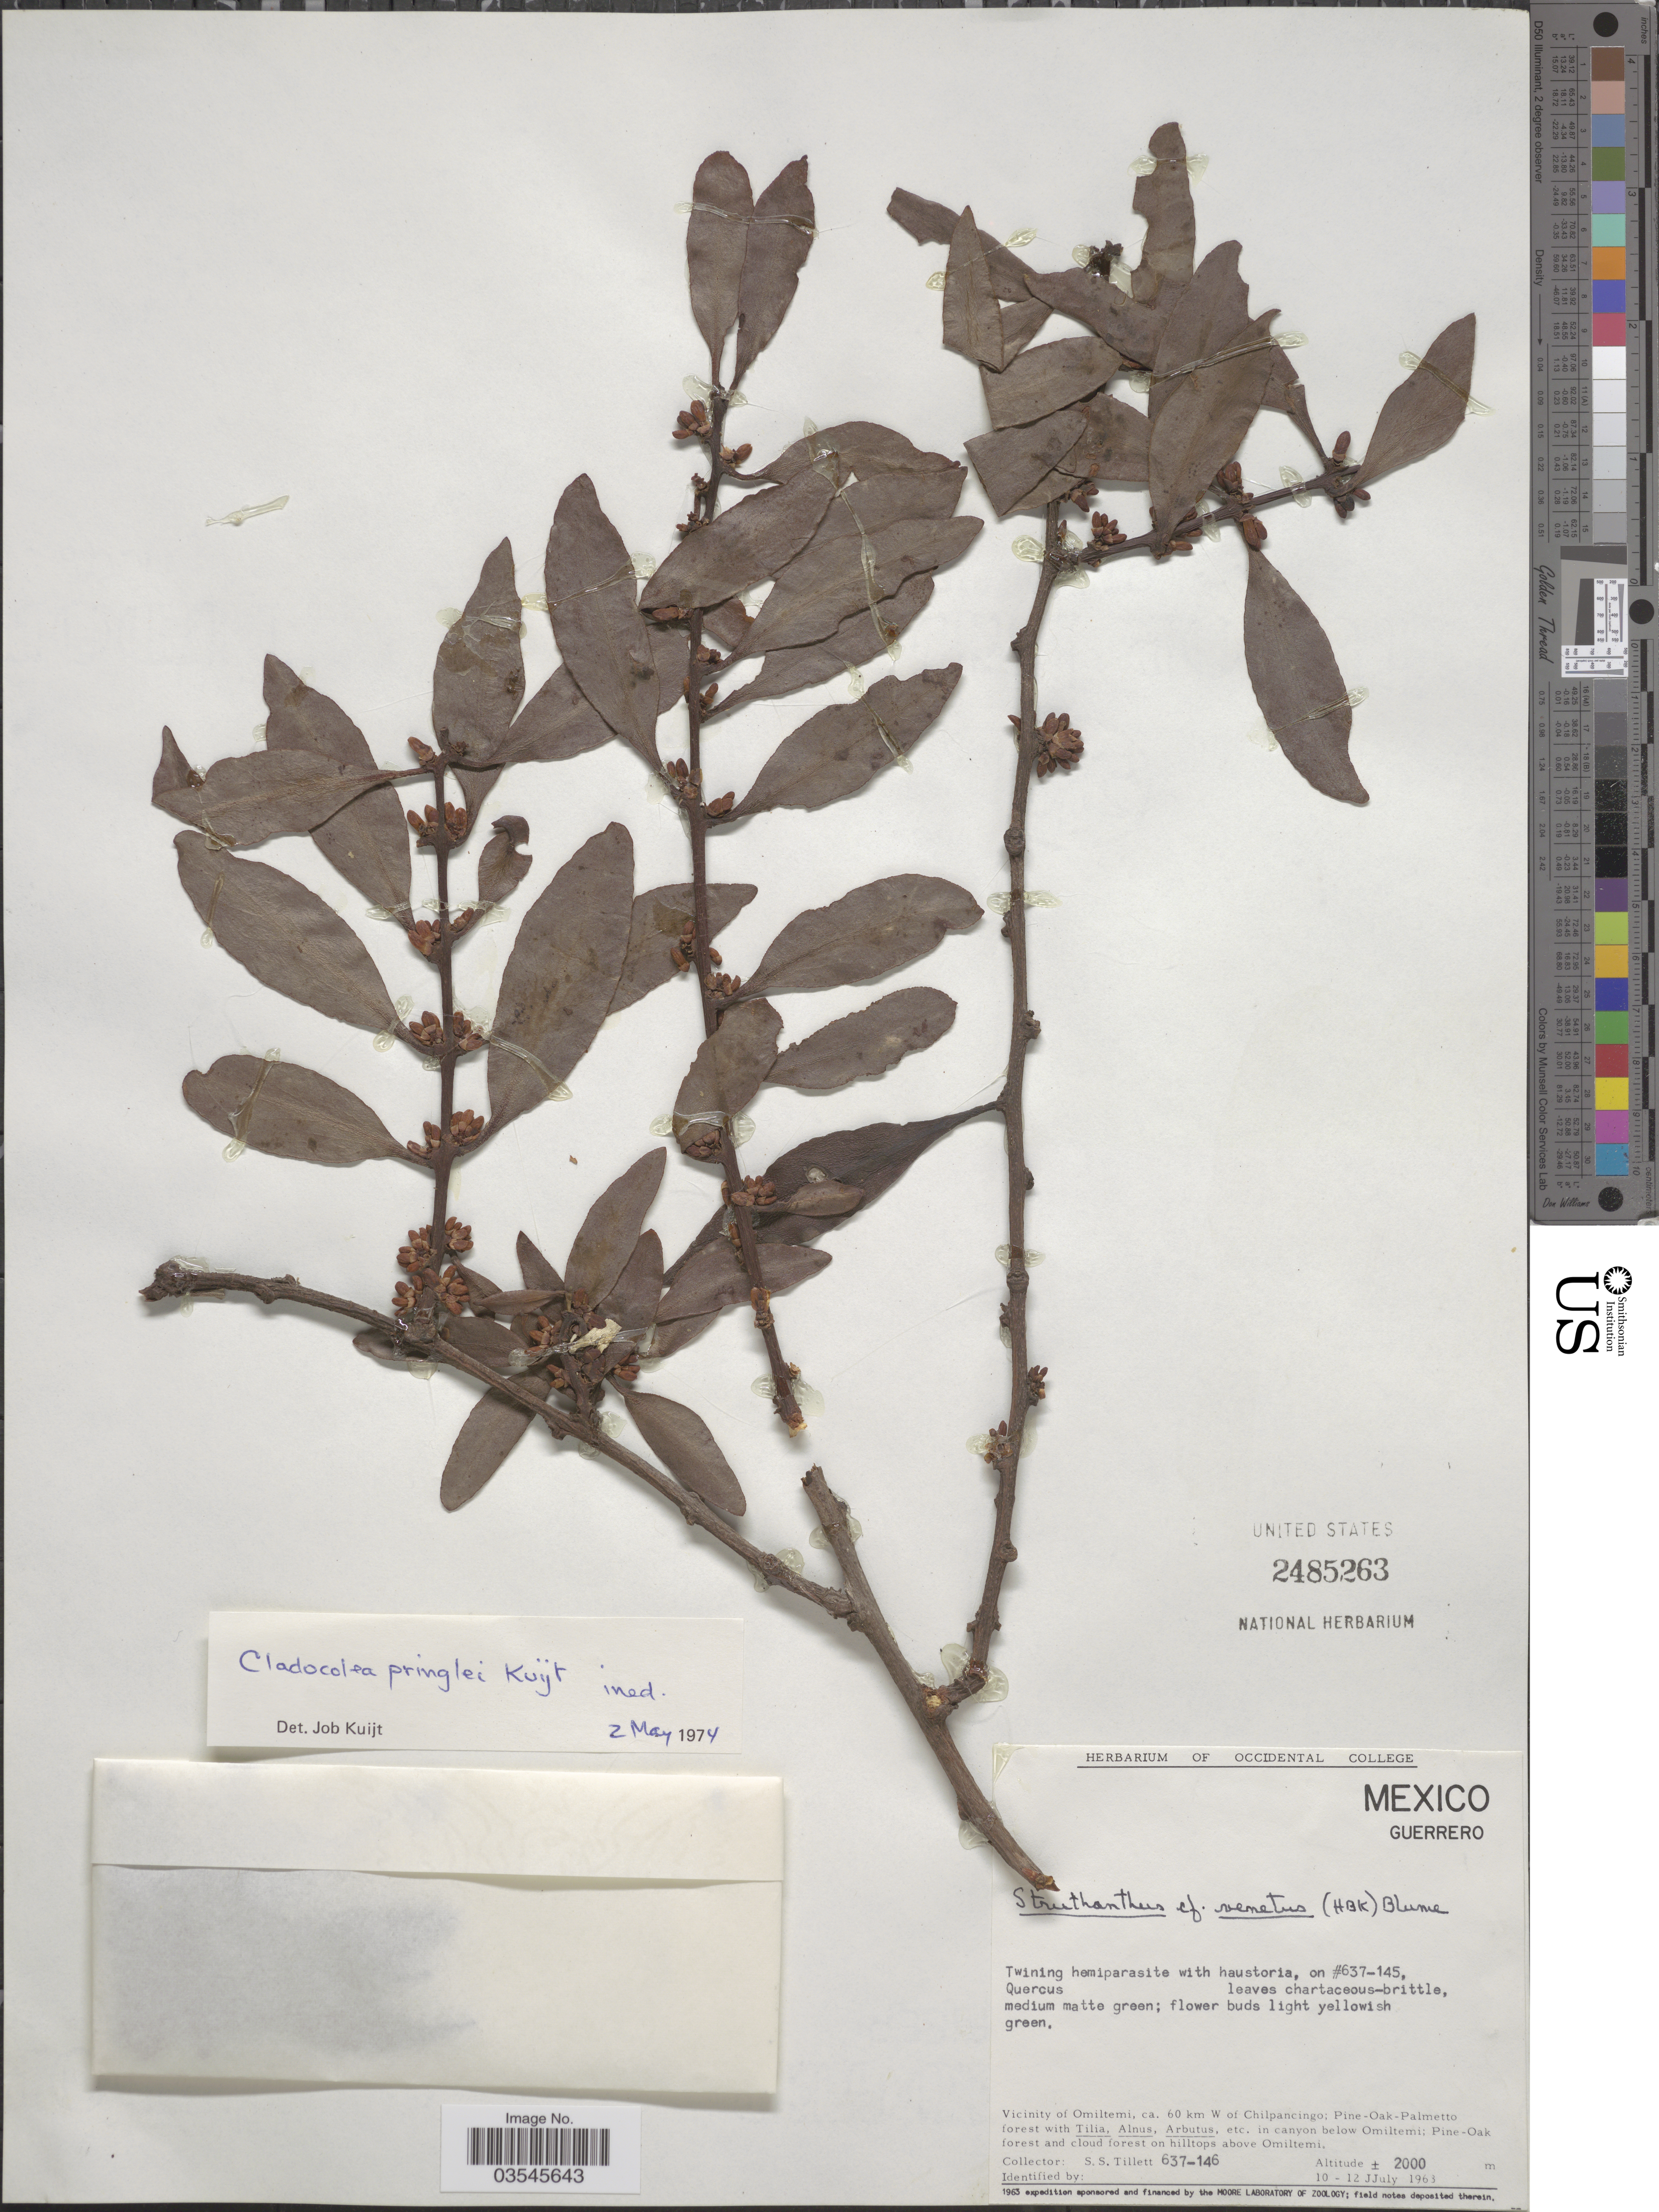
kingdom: Plantae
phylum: Tracheophyta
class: Magnoliopsida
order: Santalales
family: Loranthaceae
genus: Cladocolea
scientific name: Cladocolea pringlei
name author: Kuijt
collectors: S. S. Tillett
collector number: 637-146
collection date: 1963-07-10/1963-07-12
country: Mexico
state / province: Guerrero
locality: Vicinity of Omiltemi, ca. 60 km W of Chilpancingo. In canyon below Omiltemi. On hilltops above Omiltemi.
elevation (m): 2000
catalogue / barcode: US 2485263